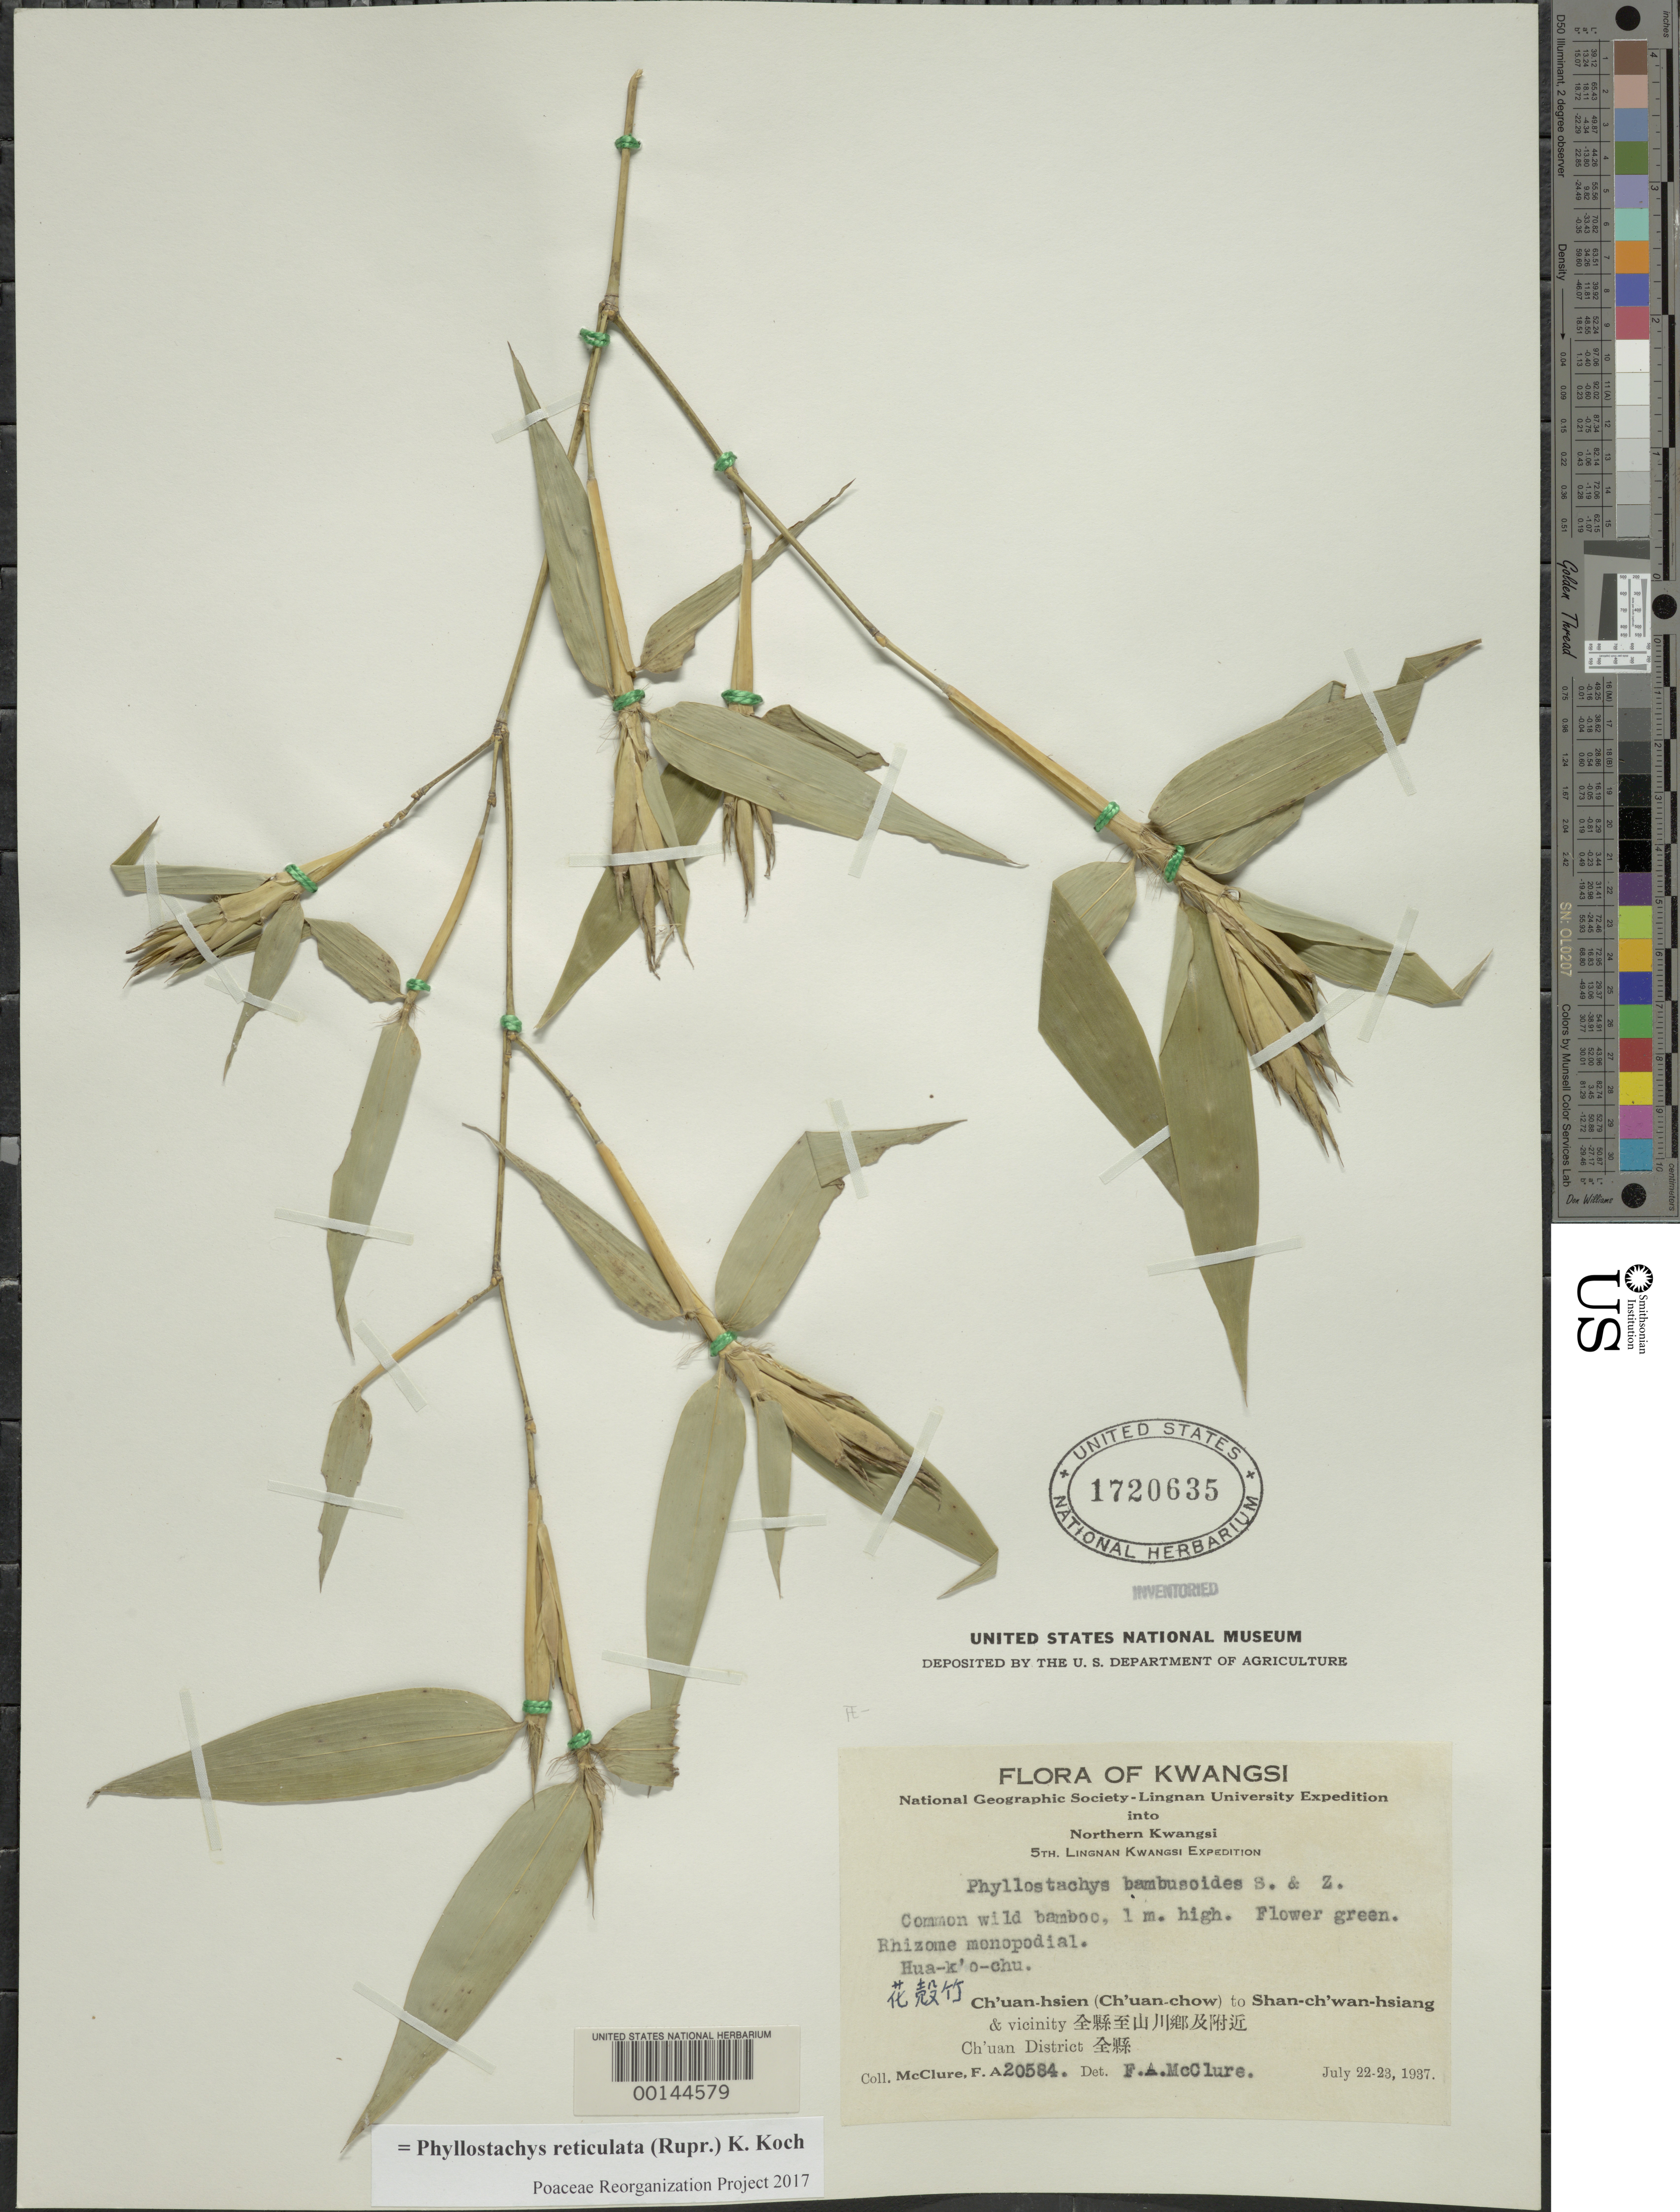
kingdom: Plantae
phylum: Tracheophyta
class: Liliopsida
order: Poales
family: Poaceae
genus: Phyllostachys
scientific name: Phyllostachys reticulata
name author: (Rupr.) K. Koch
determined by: Poaceae Reorganization Project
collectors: F. A. McClure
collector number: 20584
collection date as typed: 22 Jul 1937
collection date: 1937-07-22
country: China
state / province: Jiangxi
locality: Ch'uan, ch'uan-hsien/shan-ch'wan-hsiang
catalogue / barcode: US 1720635